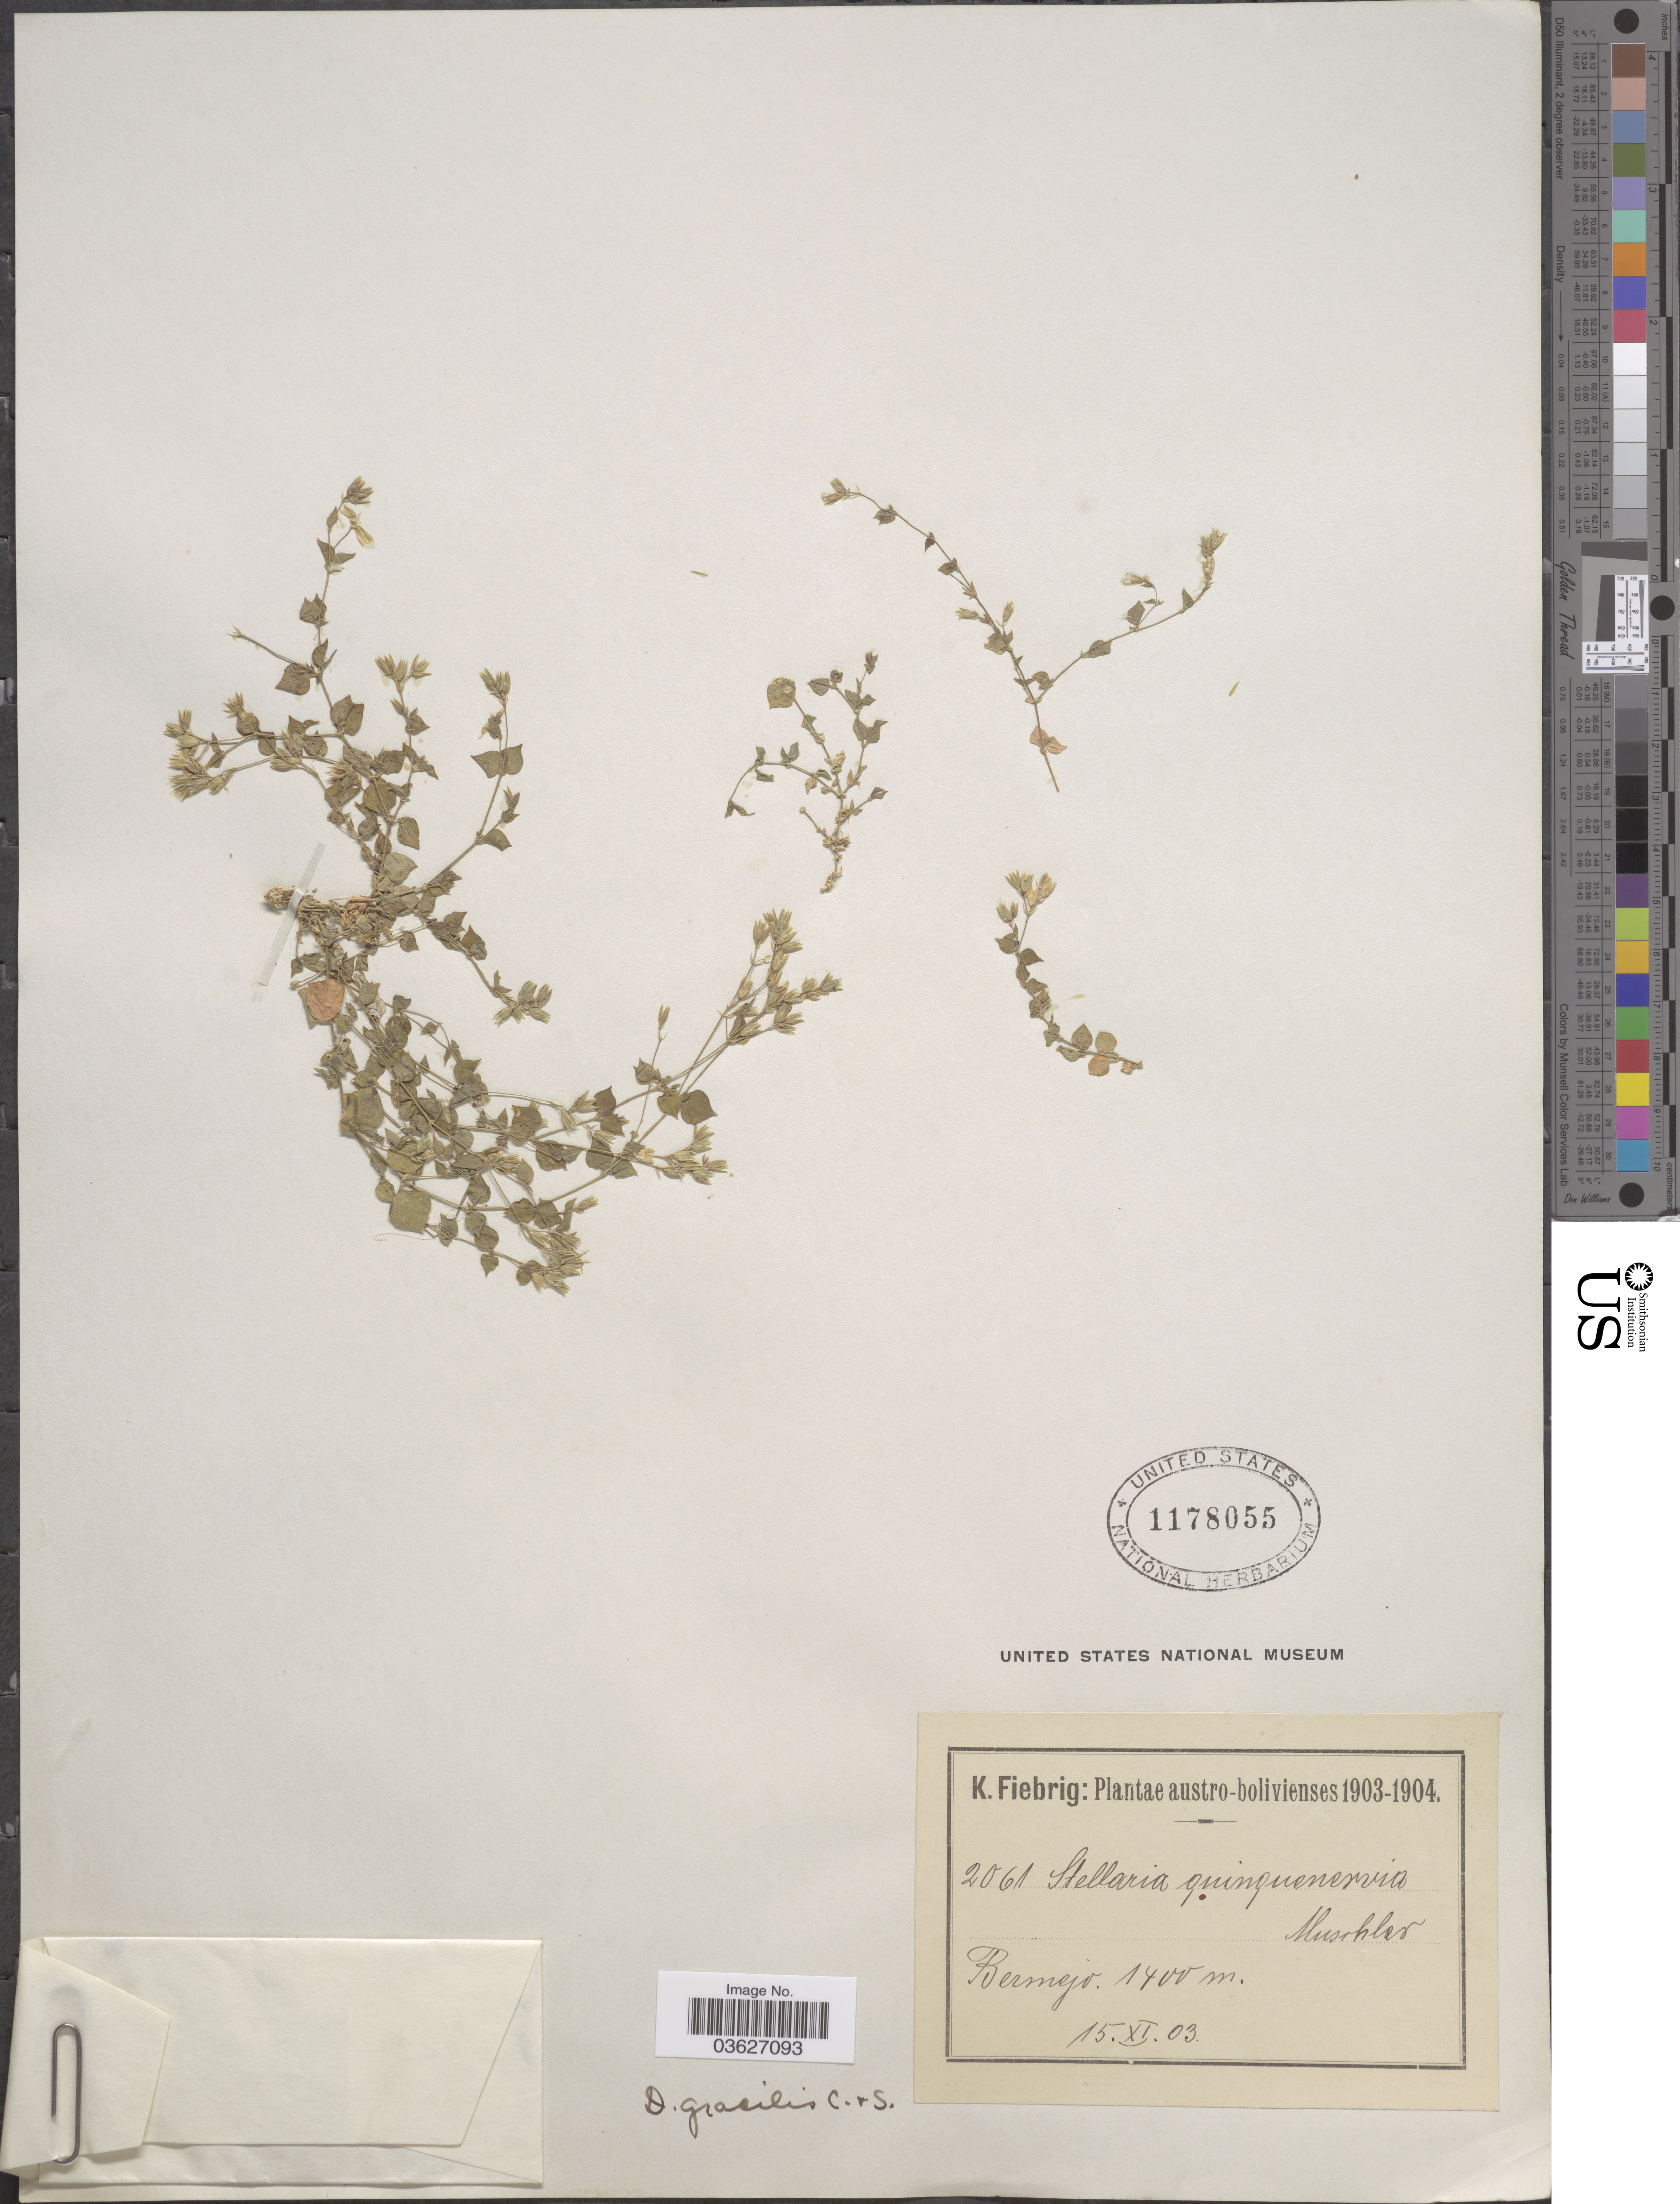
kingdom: Plantae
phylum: Tracheophyta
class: Magnoliopsida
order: Caryophyllales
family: Caryophyllaceae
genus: Drymaria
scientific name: Drymaria gracilis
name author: Cham. & Schltdl.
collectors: K. Fiebrig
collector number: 2061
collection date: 1903-11-15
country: Bolivia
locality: Austro-bolivienses. Bermejo.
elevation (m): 1400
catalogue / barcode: US 1178055